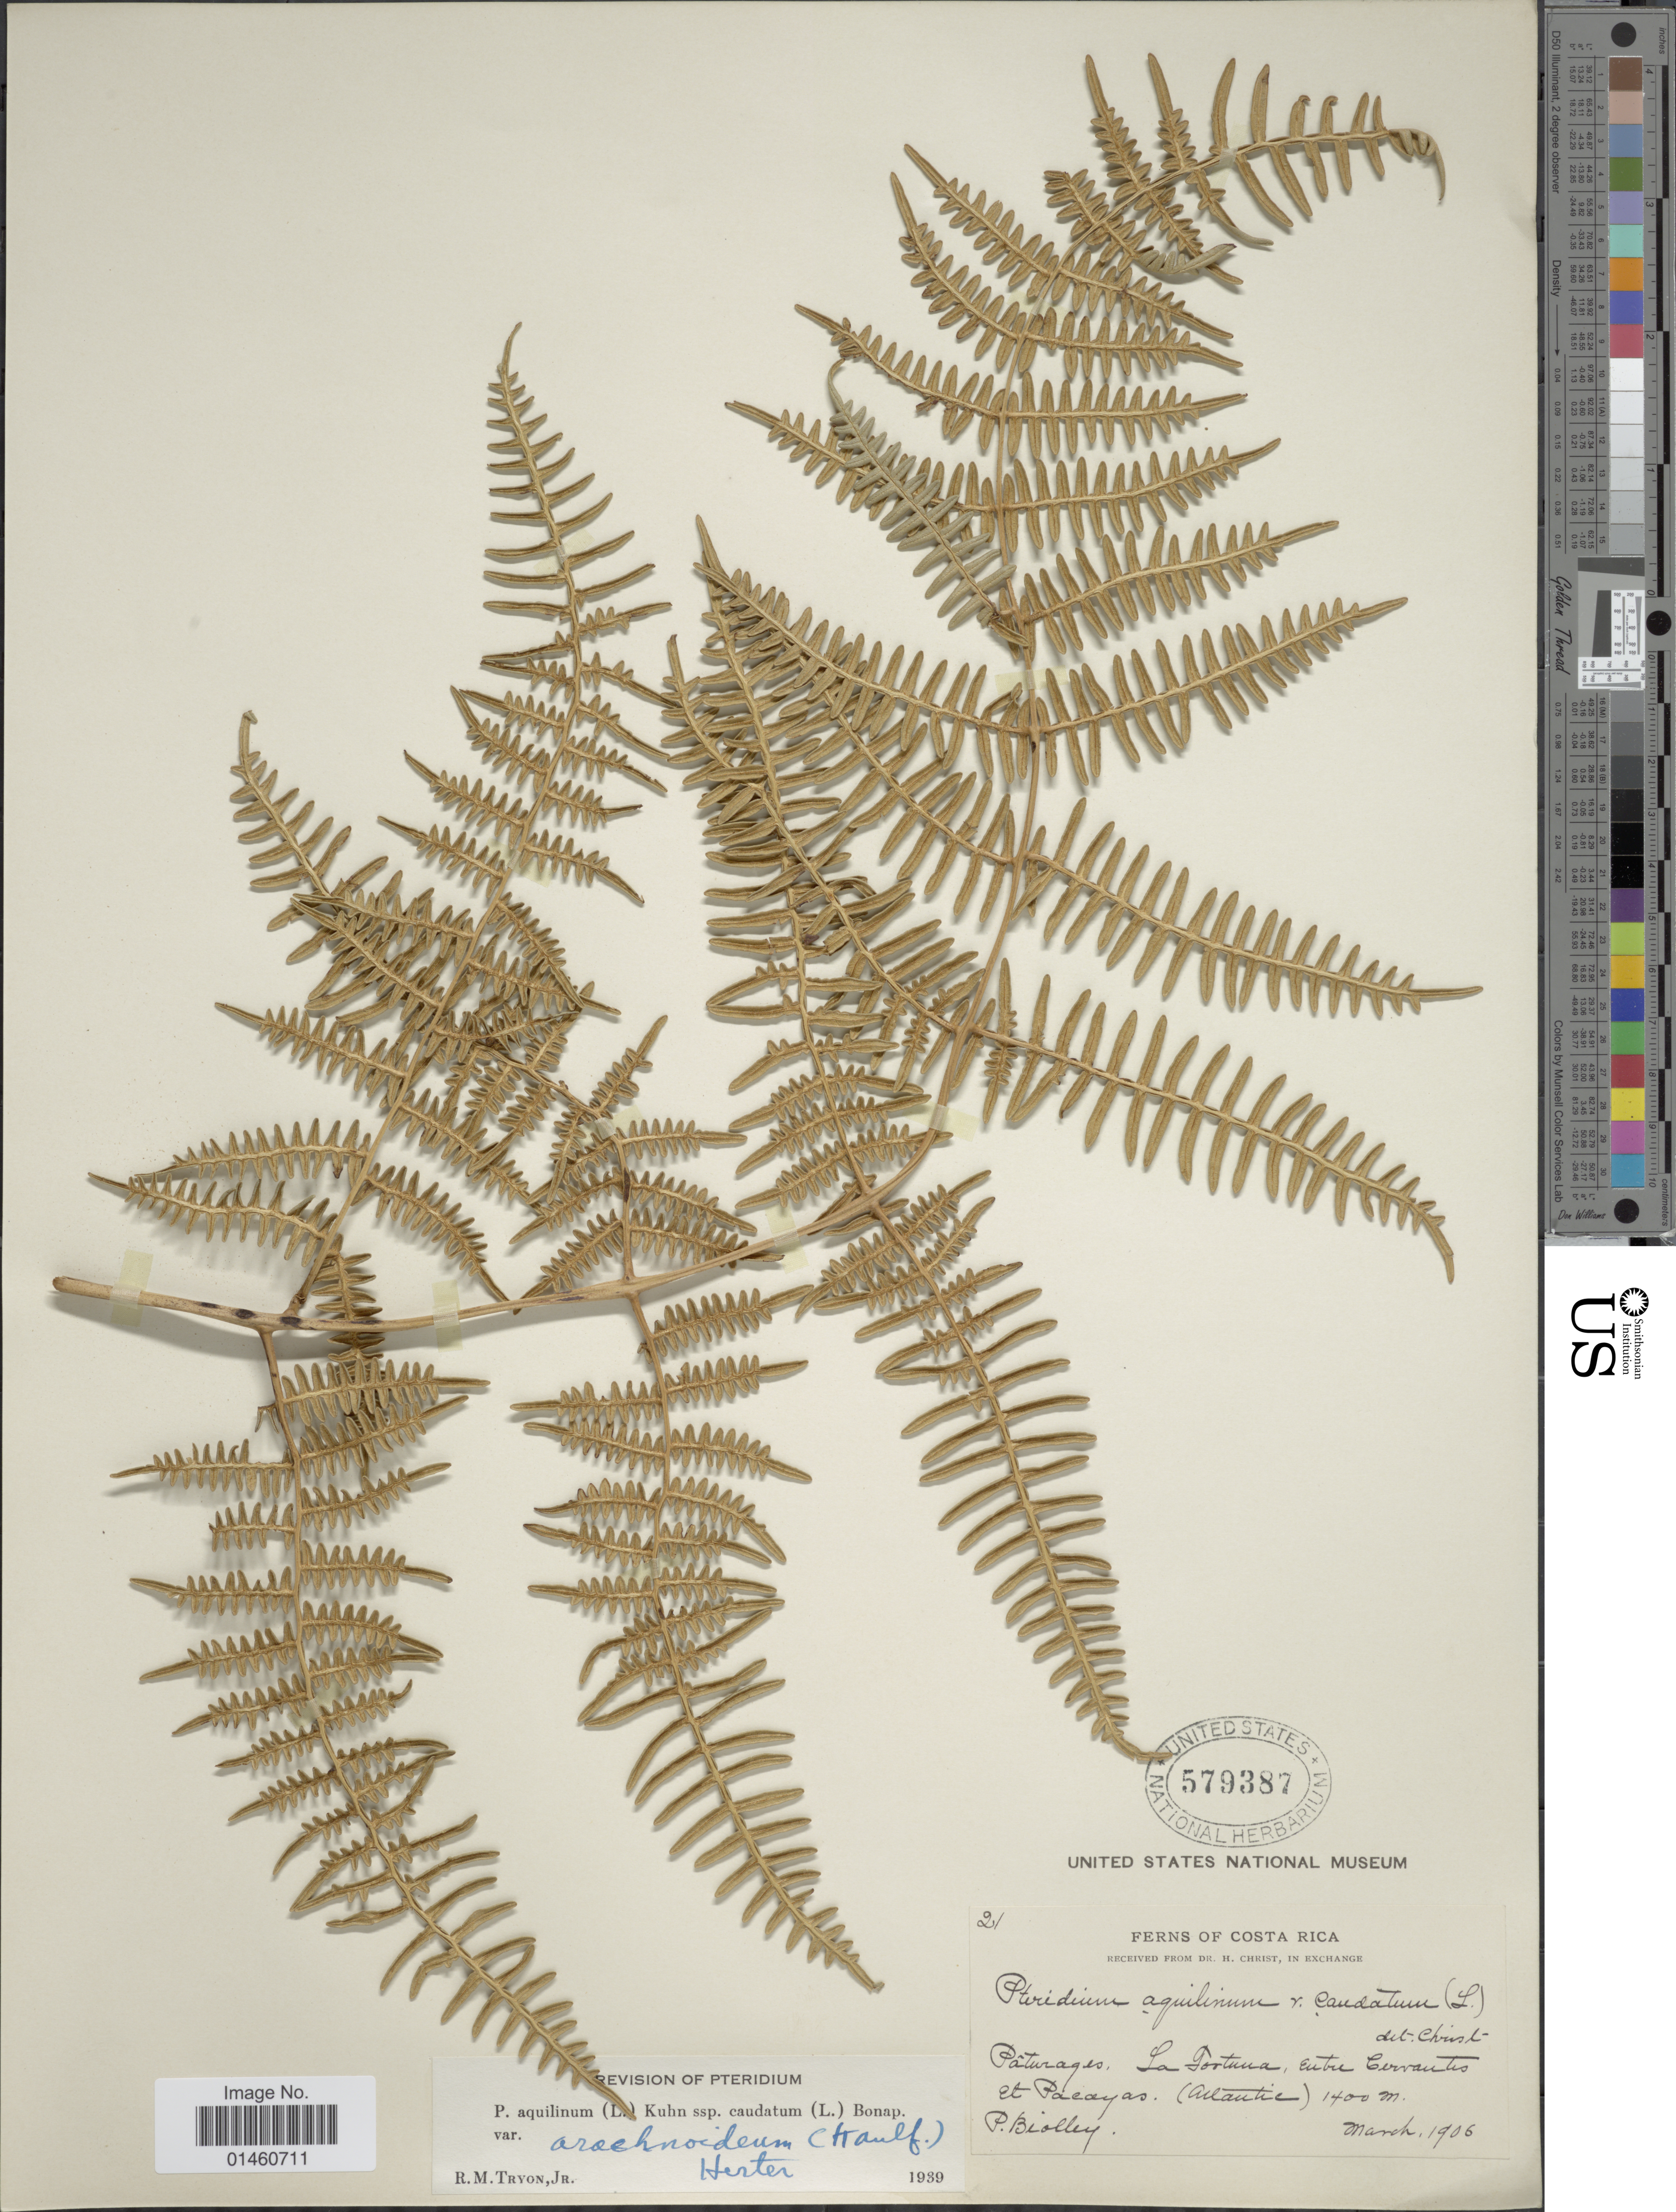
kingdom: Plantae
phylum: Tracheophyta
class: Polypodiopsida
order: Polypodiales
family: Dennstaedtiaceae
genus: Pteridium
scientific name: Pteridium aquilinum var. arachnoideum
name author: (Kaulf.) Herter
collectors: P. Biolley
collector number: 21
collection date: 1906-03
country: Costa Rica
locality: Pôturages, La Fortuna, entre Cervantes El-Pacayas (Atlantic).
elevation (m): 1400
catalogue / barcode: US 579387